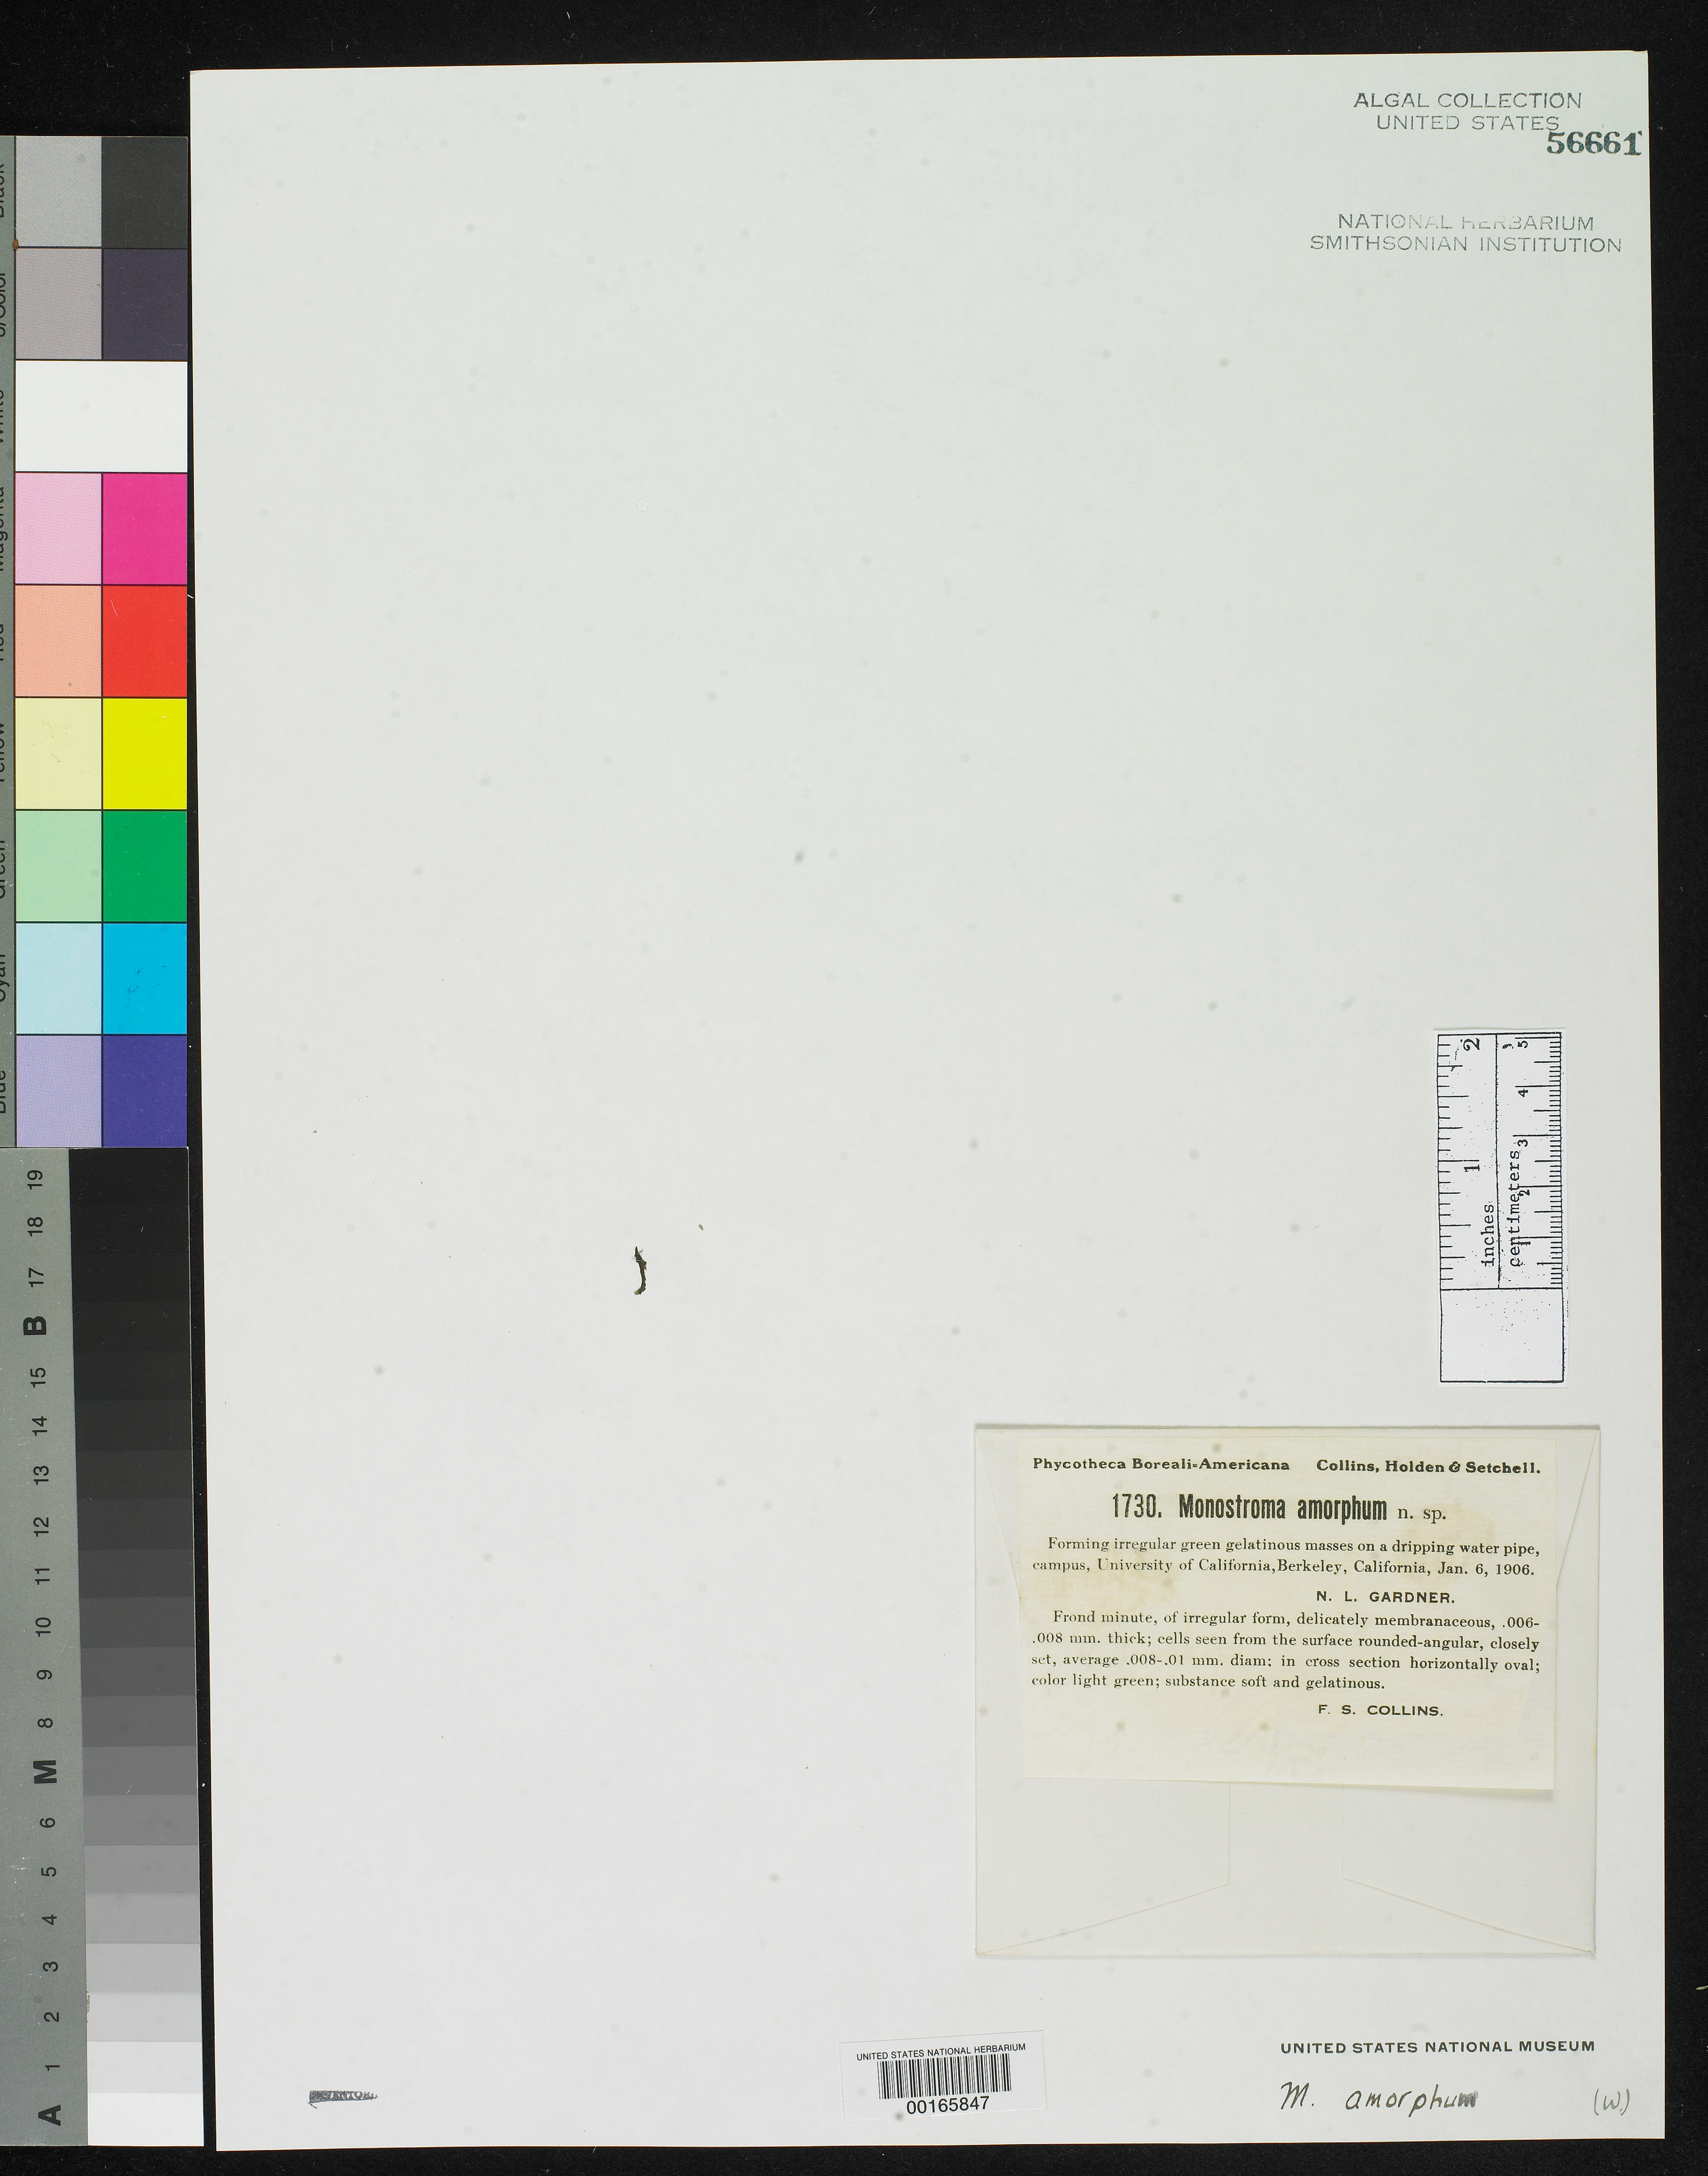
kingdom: Plantae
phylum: Chlorophyta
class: Ulvophyceae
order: Ulvales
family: Monostromataceae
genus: Monostroma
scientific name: Monostroma amorphum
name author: Collins in Collins et al.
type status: Isotype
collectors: N. Gardner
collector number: PB-A 1730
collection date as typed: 06 Jan 1906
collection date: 1906-01-06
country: United States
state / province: California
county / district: Alameda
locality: Berkeley, University of California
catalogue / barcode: US 56661